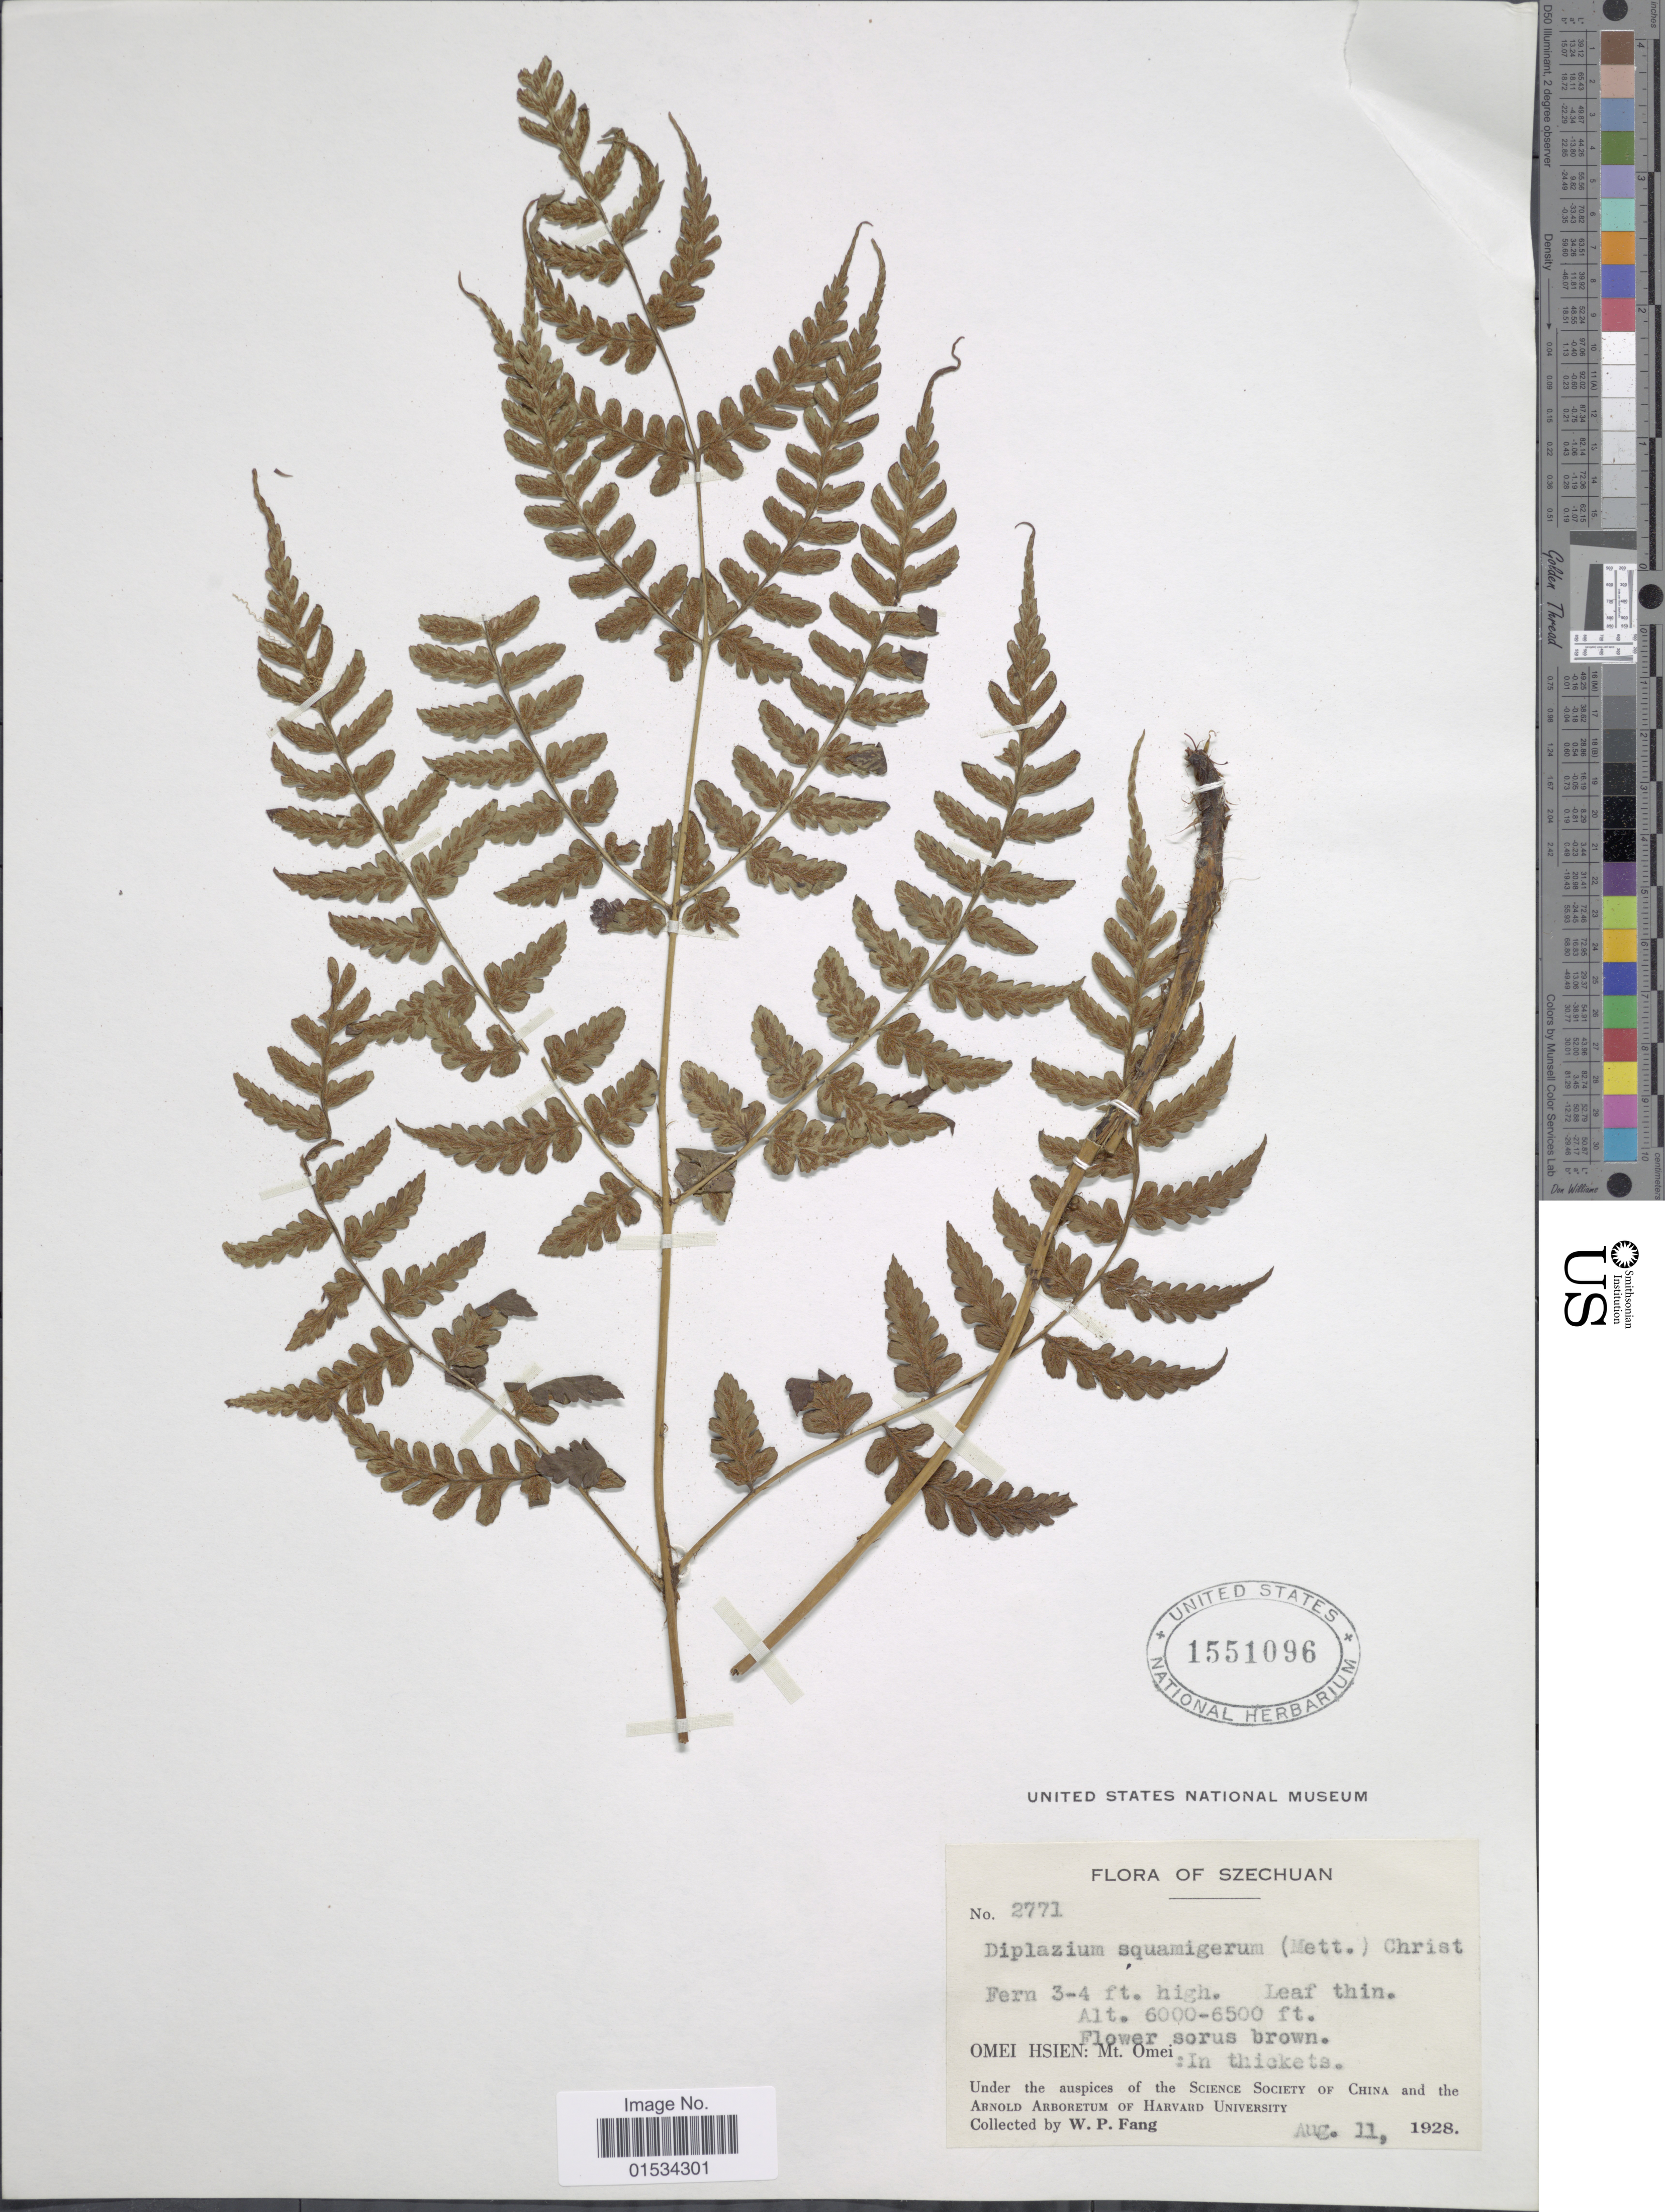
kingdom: Plantae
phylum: Tracheophyta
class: Polypodiopsida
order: Polypodiales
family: Athyriaceae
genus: Diplazium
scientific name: Diplazium squamigerum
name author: (Mett.) Christ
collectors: W. P. Fang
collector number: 2771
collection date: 1928-08-11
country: China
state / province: Sichuan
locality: Szechuan, Omei Hsien; Mt. Omei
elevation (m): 183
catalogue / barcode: US 1551096